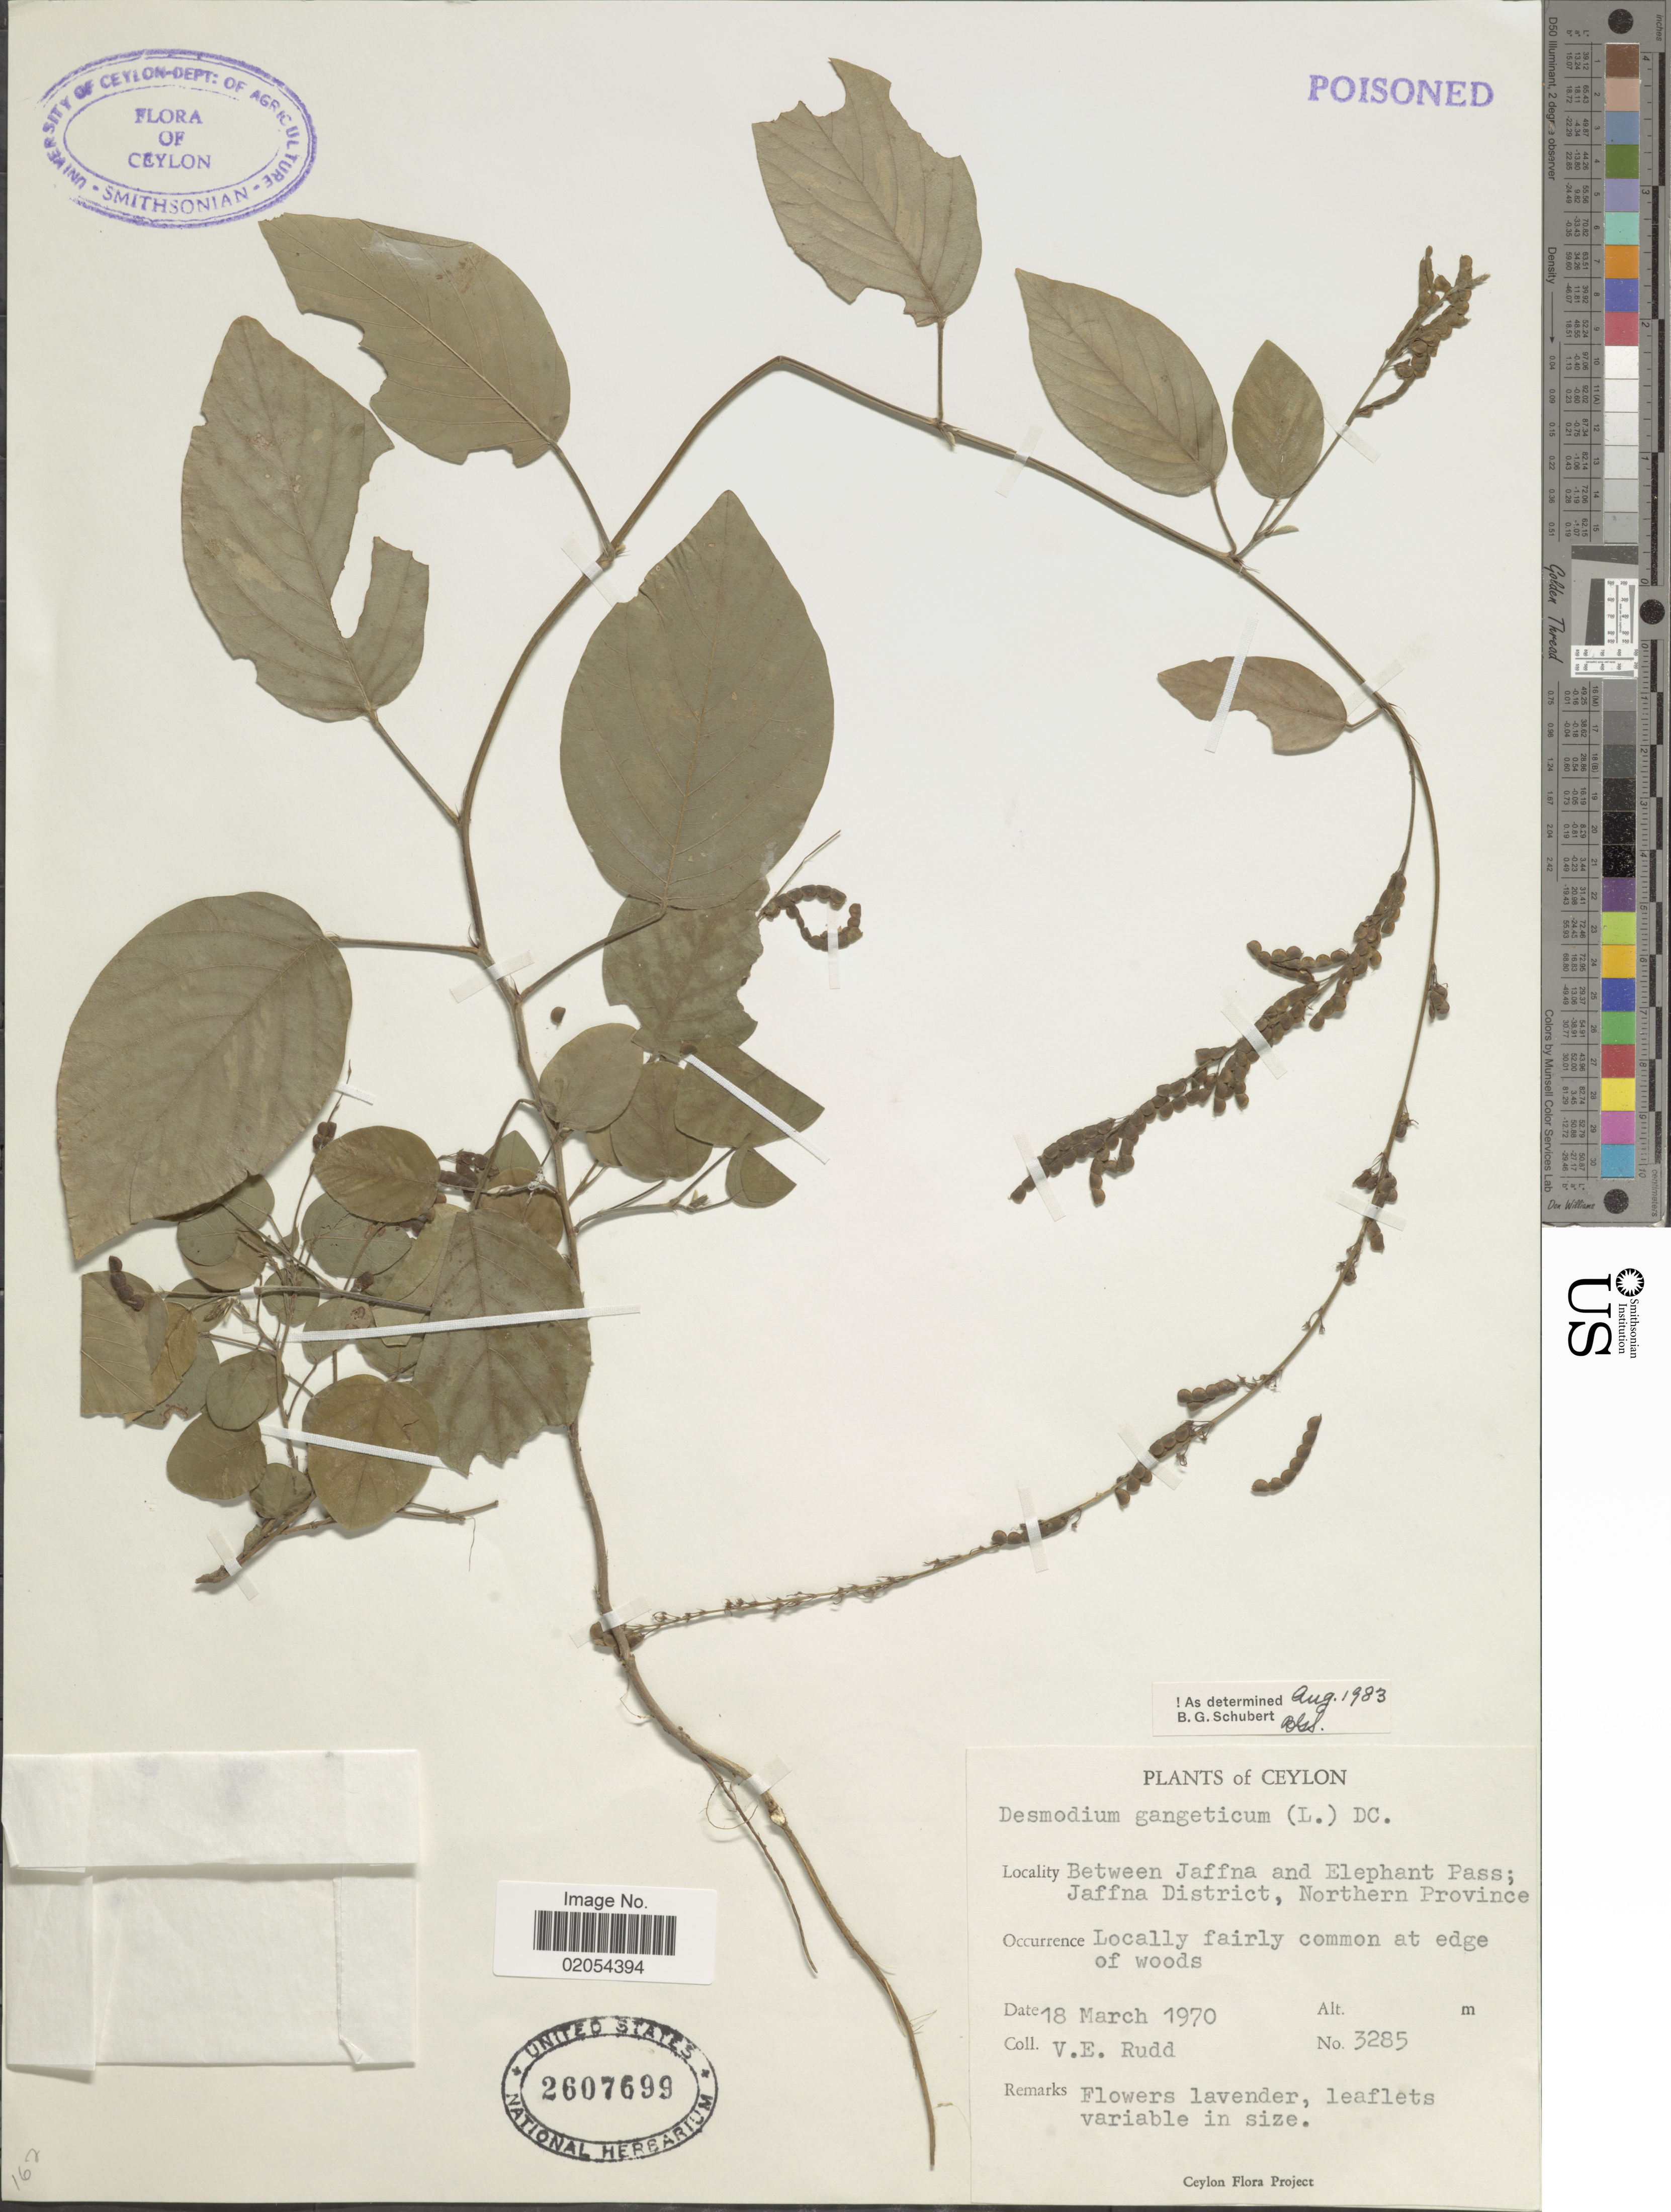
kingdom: Plantae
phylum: Tracheophyta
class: Magnoliopsida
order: Fabales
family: Fabaceae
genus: Pleurolobus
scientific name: Pleurolobus gangeticus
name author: (L.) J. St.-Hil. ex H. Ohashi & K. Ohashi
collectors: V. E. Rudd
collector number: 3285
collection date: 1970-03-18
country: Sri Lanka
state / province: Northern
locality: Ceylon, Between Jaffna and Elephant Pass, Jaffna District, Northern Province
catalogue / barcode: US 2607699